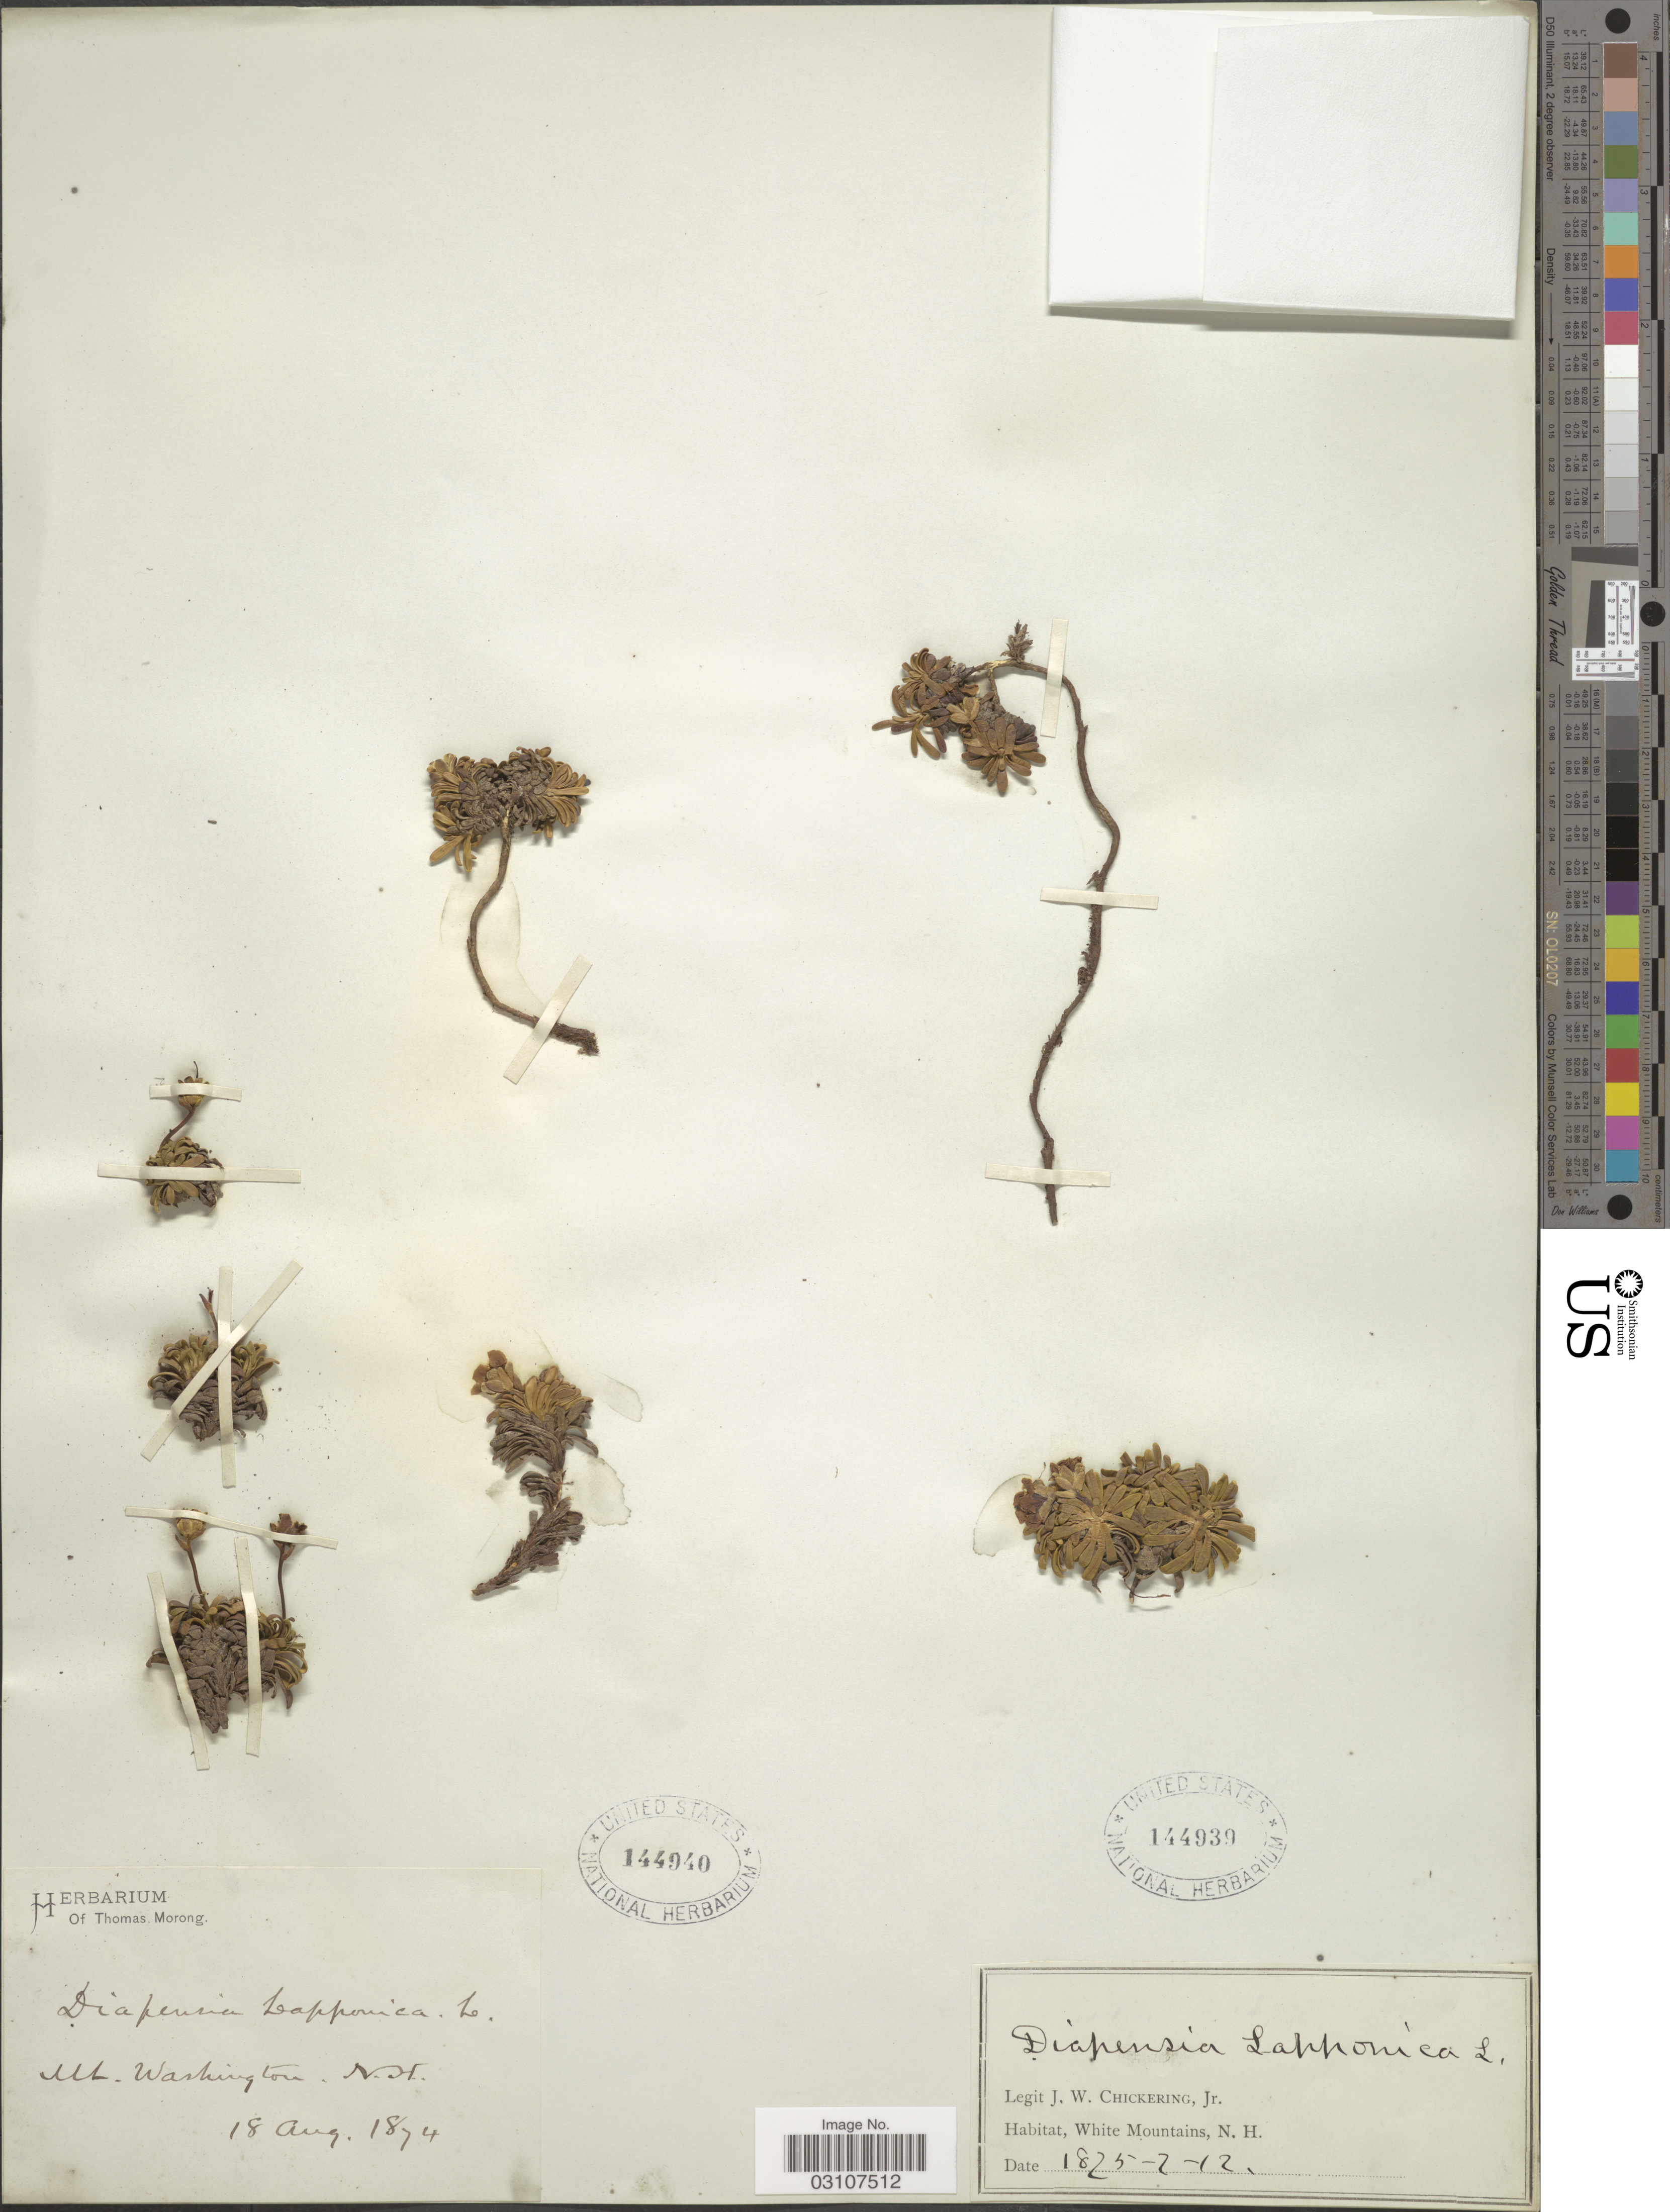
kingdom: Plantae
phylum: Tracheophyta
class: Magnoliopsida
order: Ericales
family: Diapensiaceae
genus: Diapensia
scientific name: Diapensia lapponica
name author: L.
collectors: ex Herb. T. Morong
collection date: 1874-08-18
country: United States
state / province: New Hampshire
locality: Mt. Washington.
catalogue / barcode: US 144940